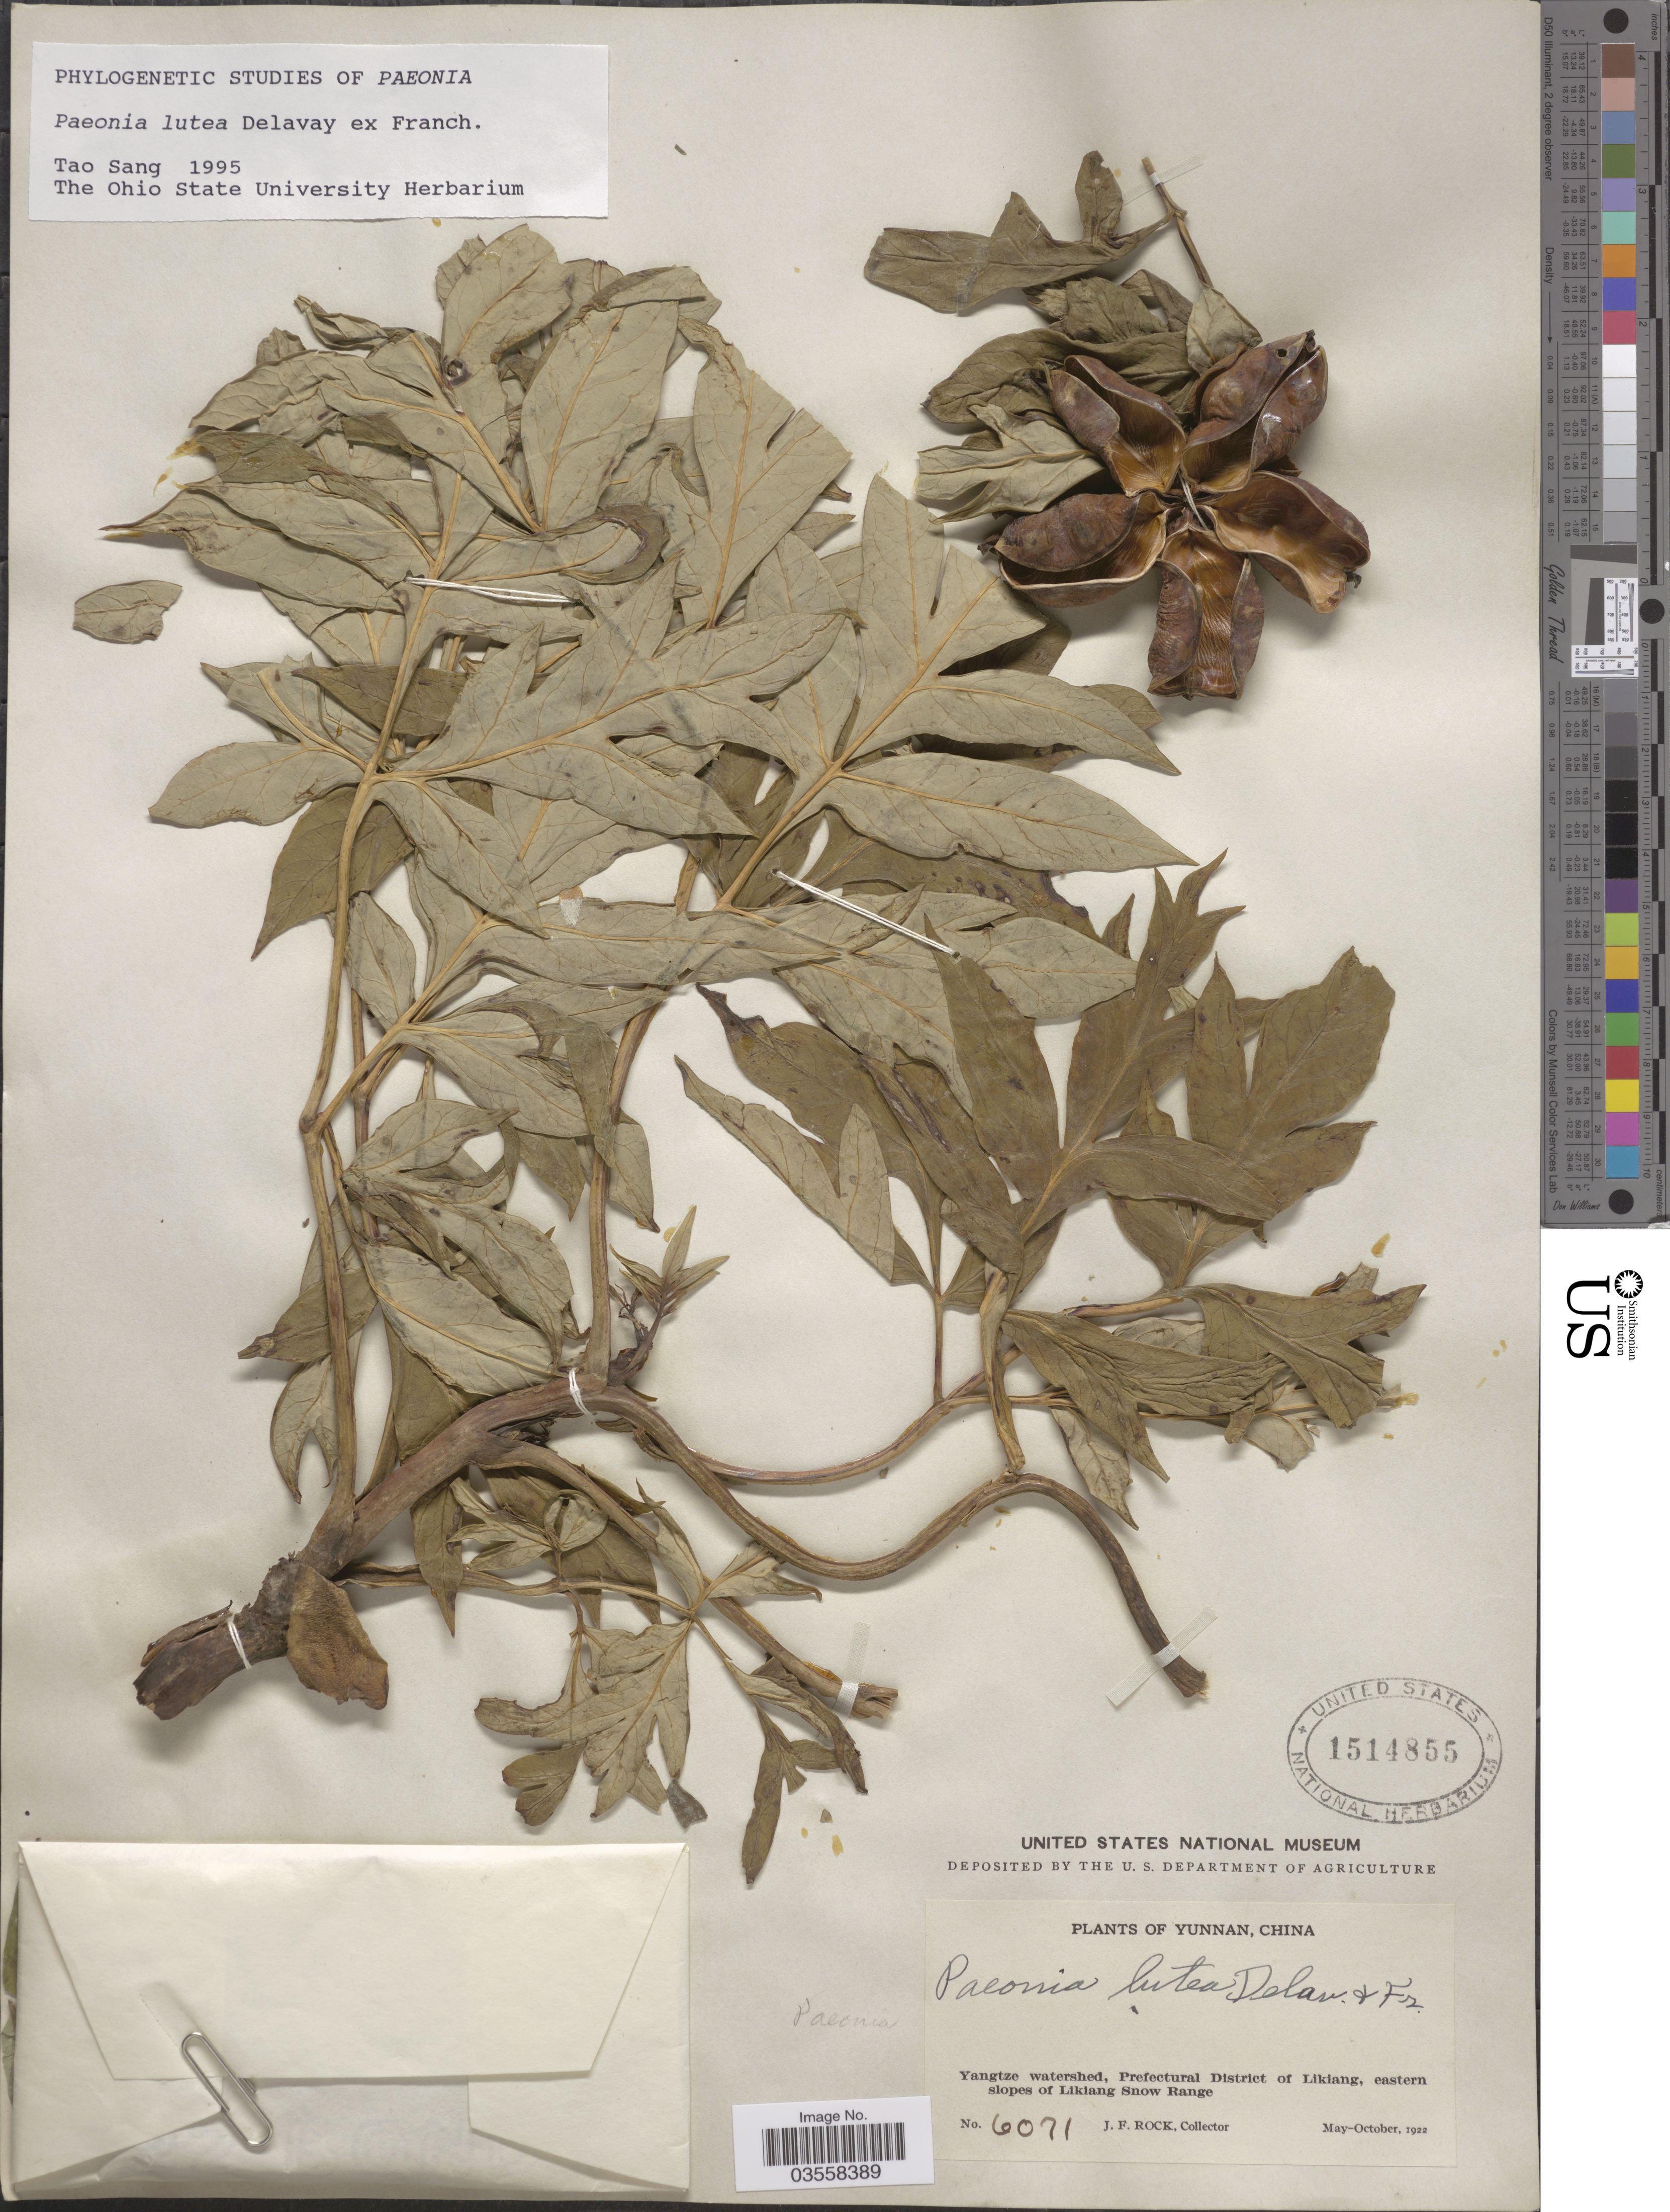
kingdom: Plantae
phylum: Tracheophyta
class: Magnoliopsida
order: Saxifragales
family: Paeoniaceae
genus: Paeonia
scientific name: Paeonia delavayi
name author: Franch.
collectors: J. Rock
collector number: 6071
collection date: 1922-05/1922-10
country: China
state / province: Yunnan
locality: Yangtze watershed, Prefectural District of Likiang, eastern slopes of Likiang Snow Range.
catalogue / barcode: US 1514855